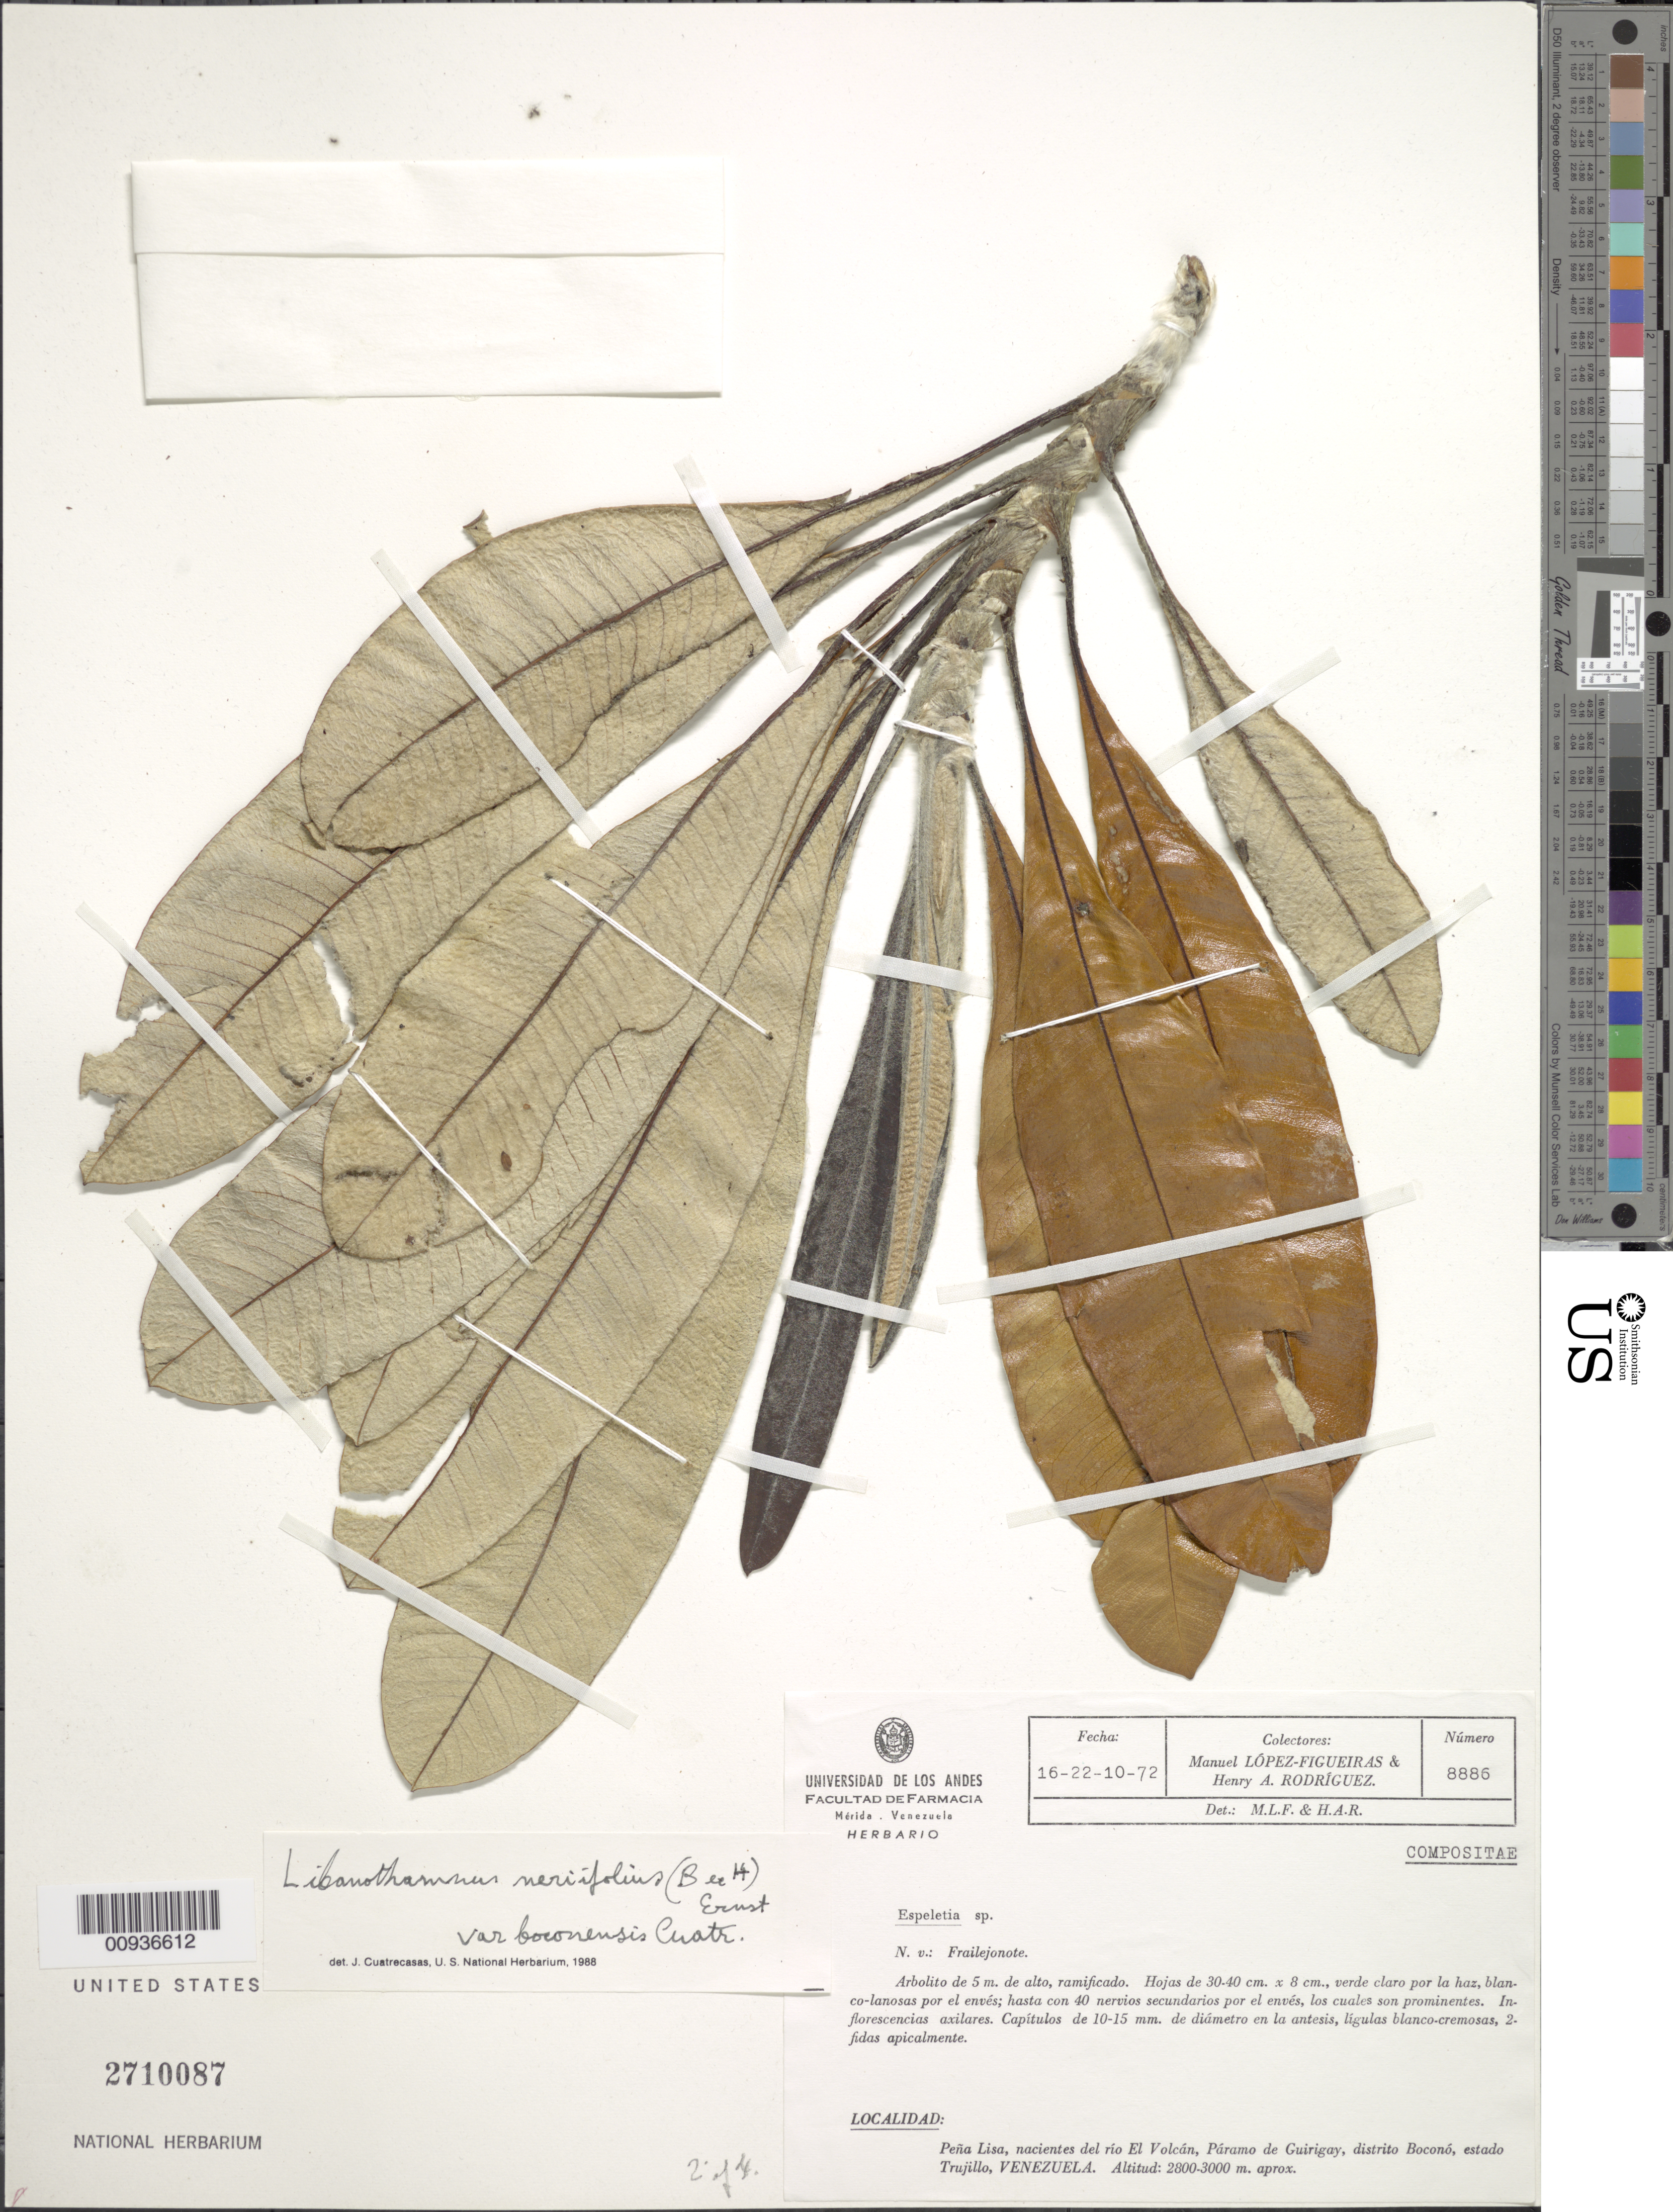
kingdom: Plantae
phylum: Tracheophyta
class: Magnoliopsida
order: Asterales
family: Asteraceae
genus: Libanothamnus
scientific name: Libanothamnus neriifolius var. boconensis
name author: Cuatrec.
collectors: M. López Figueiras & H. A. Rodriguez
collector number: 8886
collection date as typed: Transcribed d/m/y: 16/10/72 to 22/10/72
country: Venezuela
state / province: Trujillo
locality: Pena Lisa, nacientes del rio El Volcan, Paramo de Guirigay, Distrito Bocono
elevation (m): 2800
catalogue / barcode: US 2710087